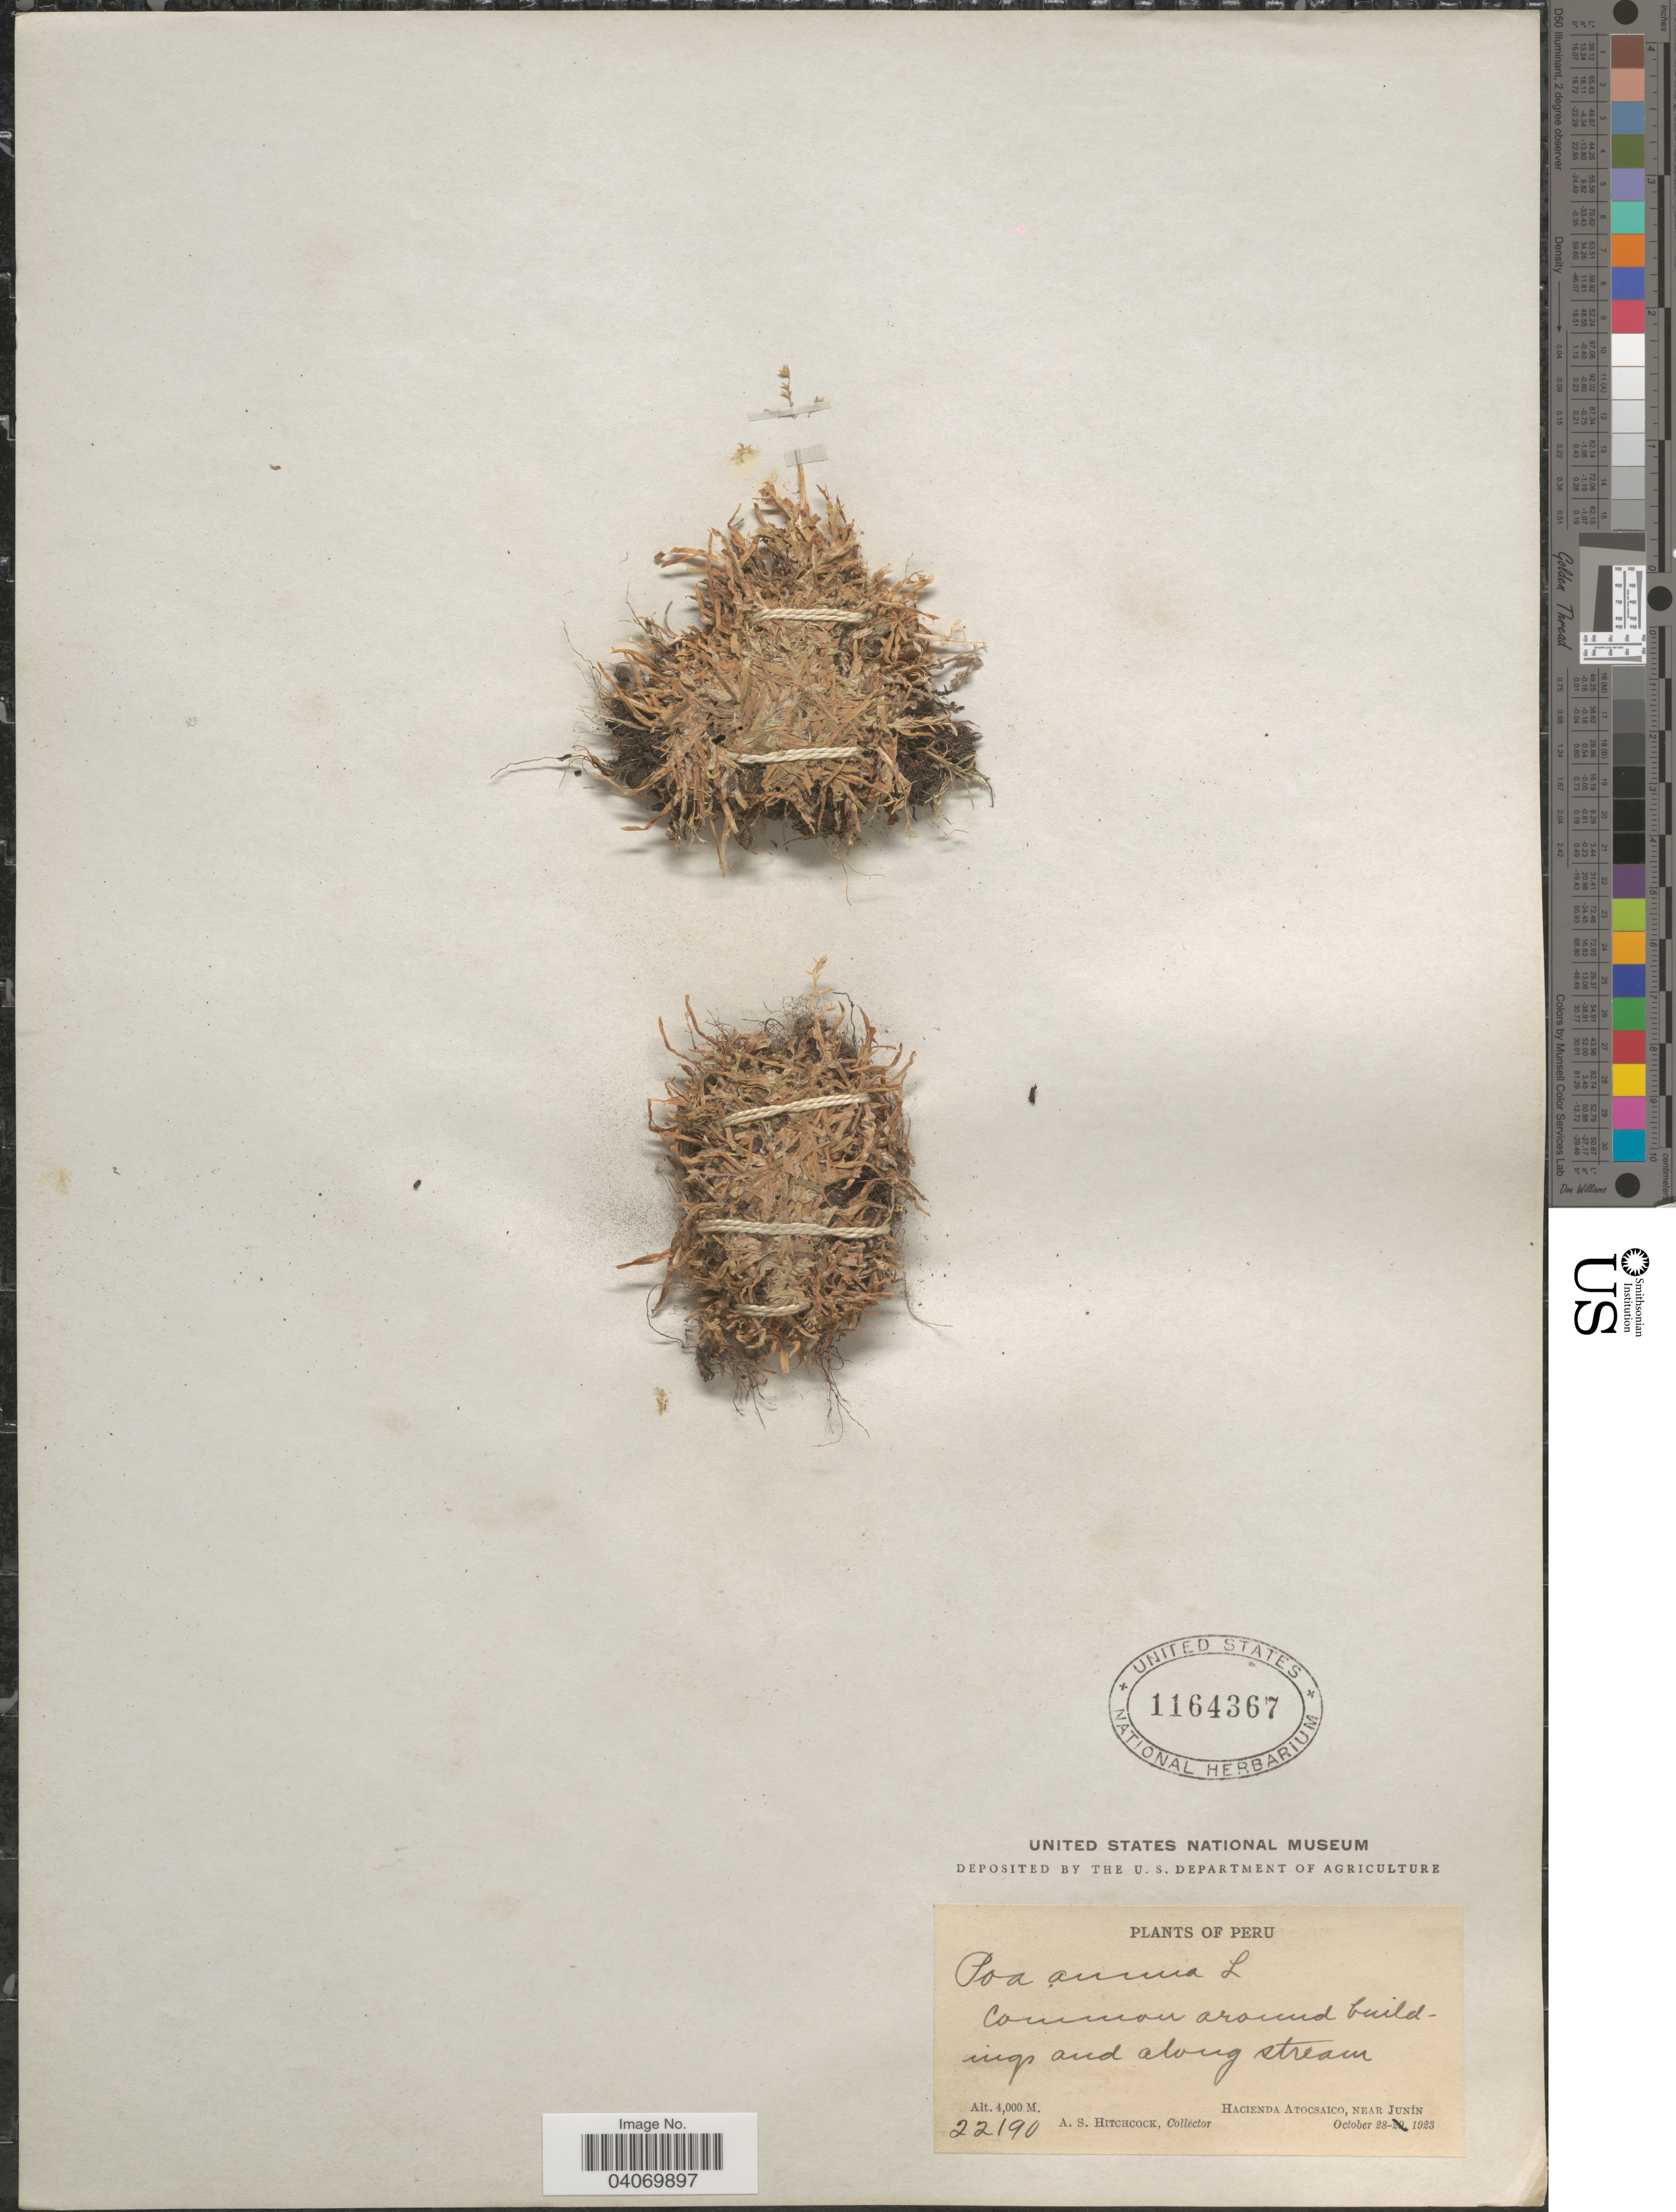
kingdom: Plantae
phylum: Tracheophyta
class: Liliopsida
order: Poales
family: Poaceae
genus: Poa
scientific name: Poa annua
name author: L.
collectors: A. S. Hitchcock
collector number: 22190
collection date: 1923-10-28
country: Peru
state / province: Junín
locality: Common around buildings and along stream. Hacienda Atocsaico, near Junín.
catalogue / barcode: US 1164367